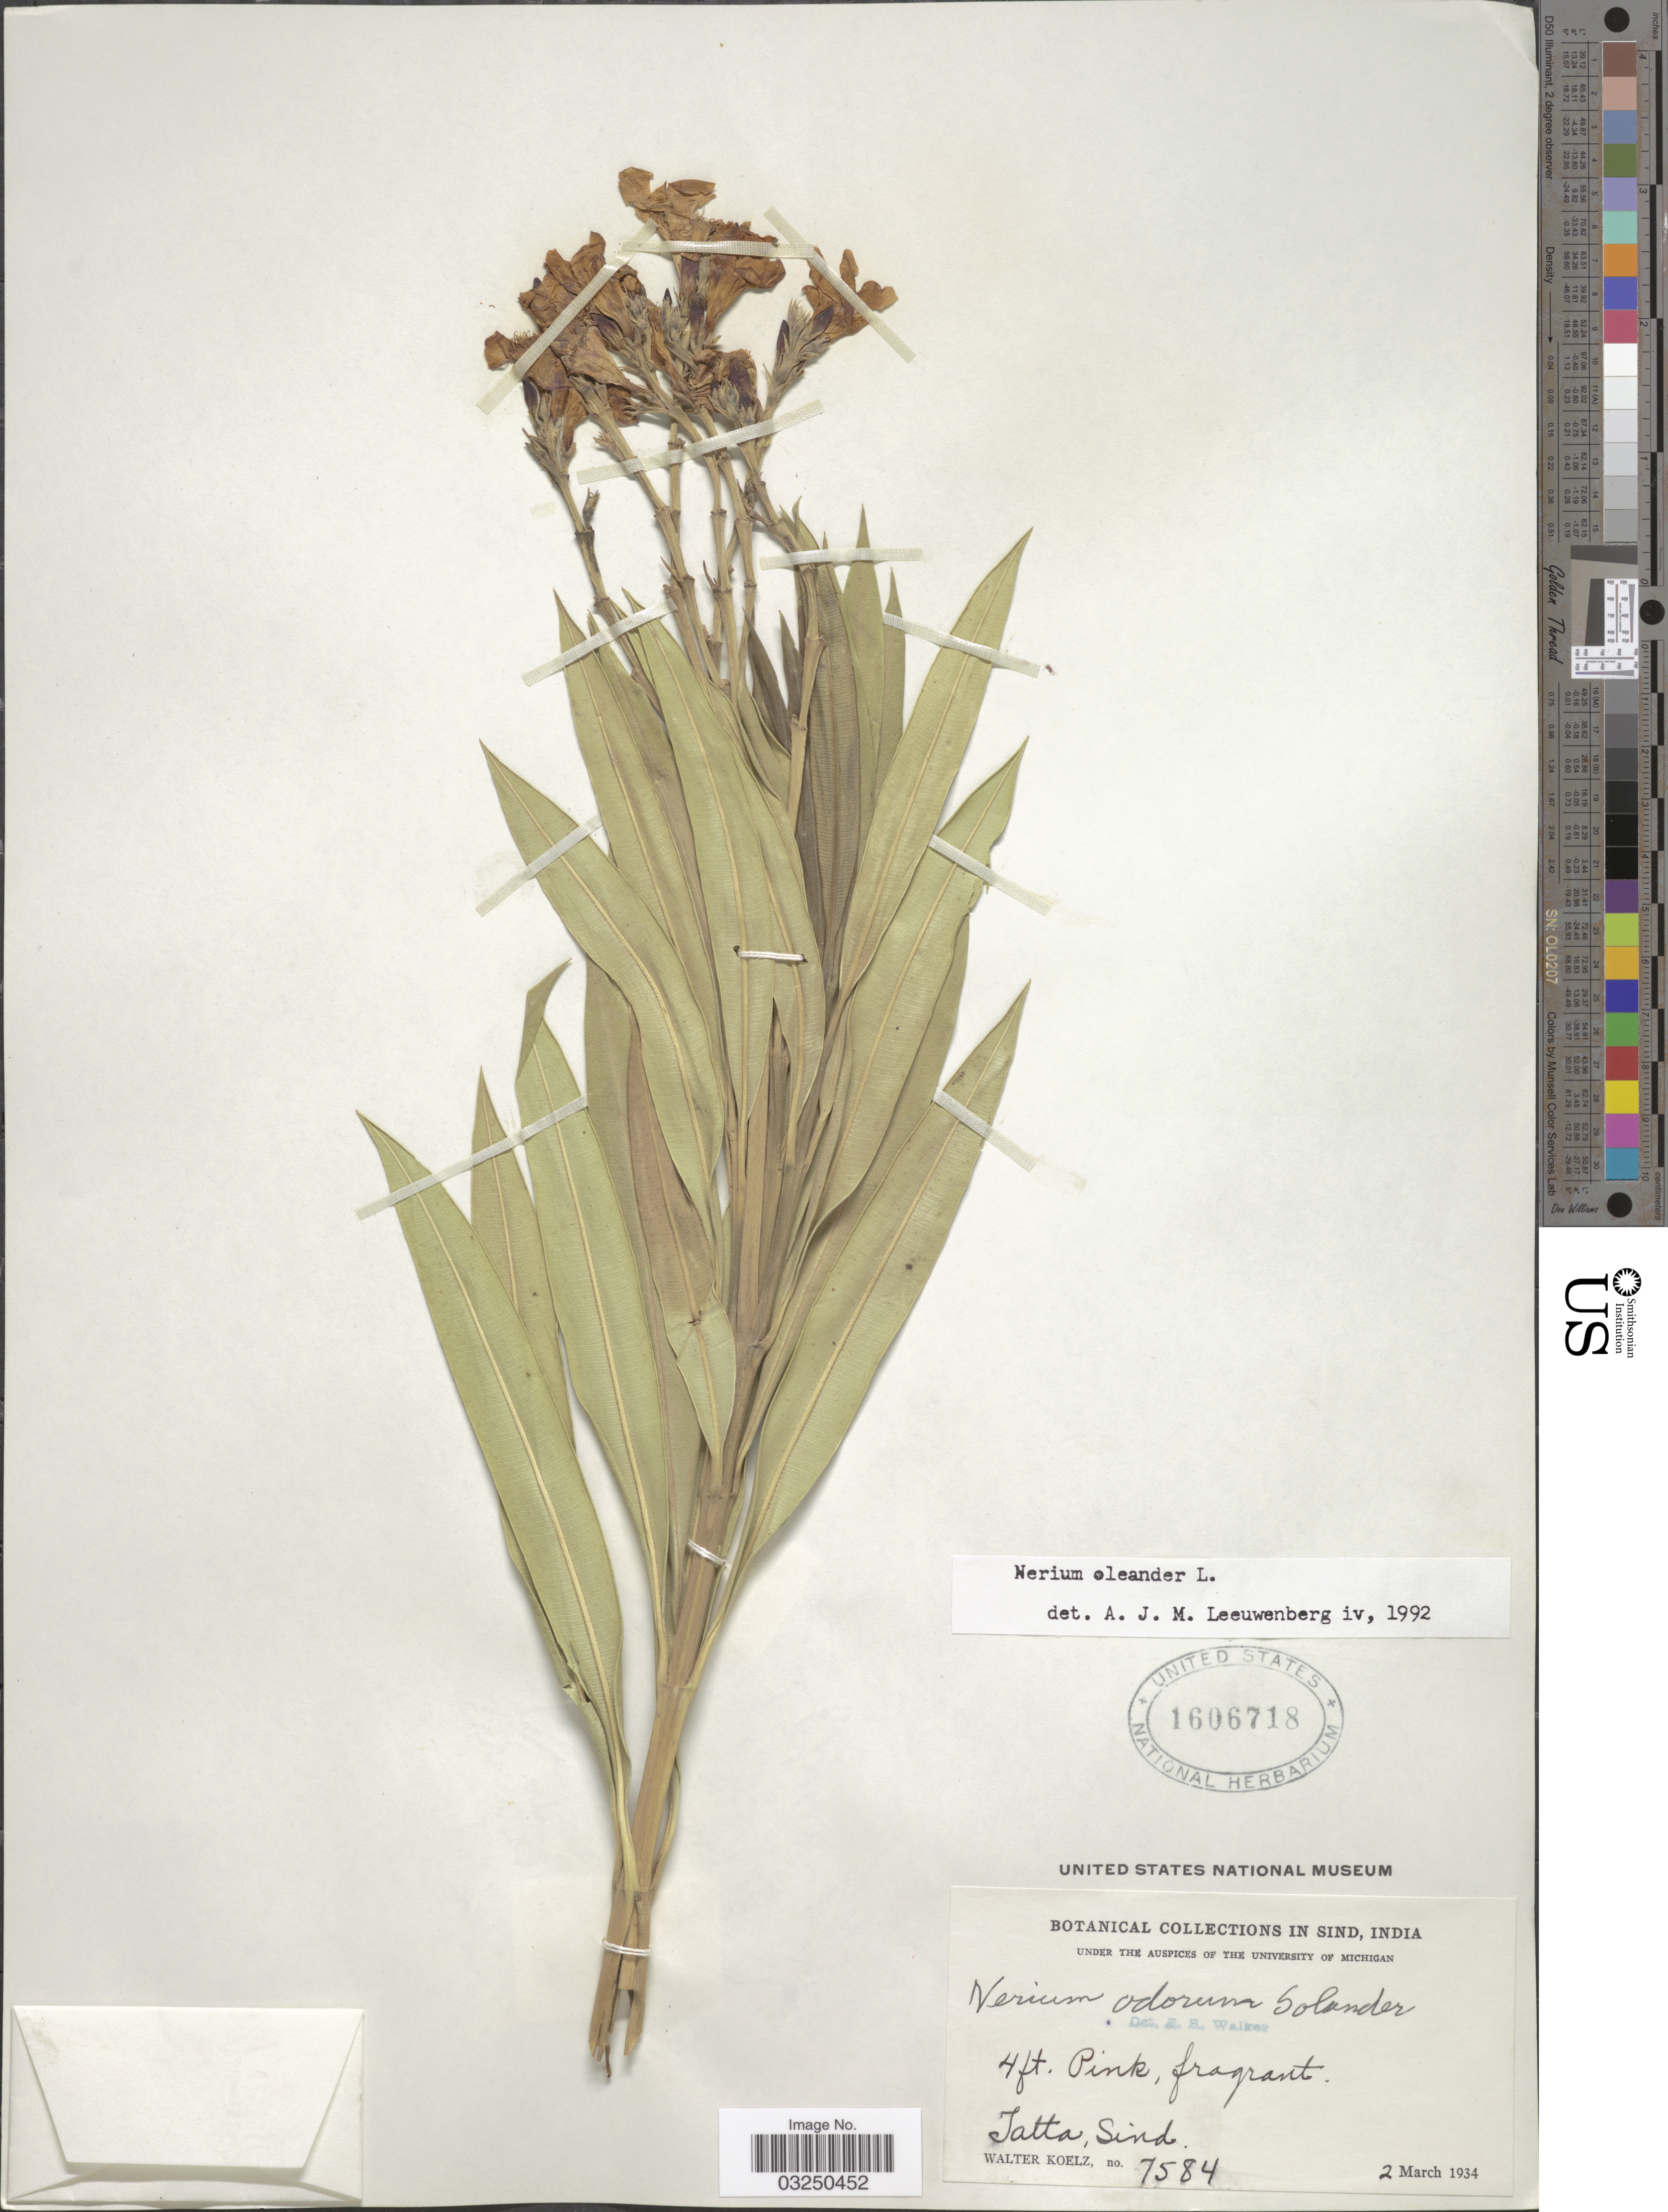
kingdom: Plantae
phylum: Tracheophyta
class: Magnoliopsida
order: Gentianales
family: Apocynaceae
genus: Nerium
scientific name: Nerium oleander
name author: L.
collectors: W. N. Koelz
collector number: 7584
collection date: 1934-03-02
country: Pakistan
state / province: Sindh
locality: Tatta, Sind.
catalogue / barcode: US 1606718